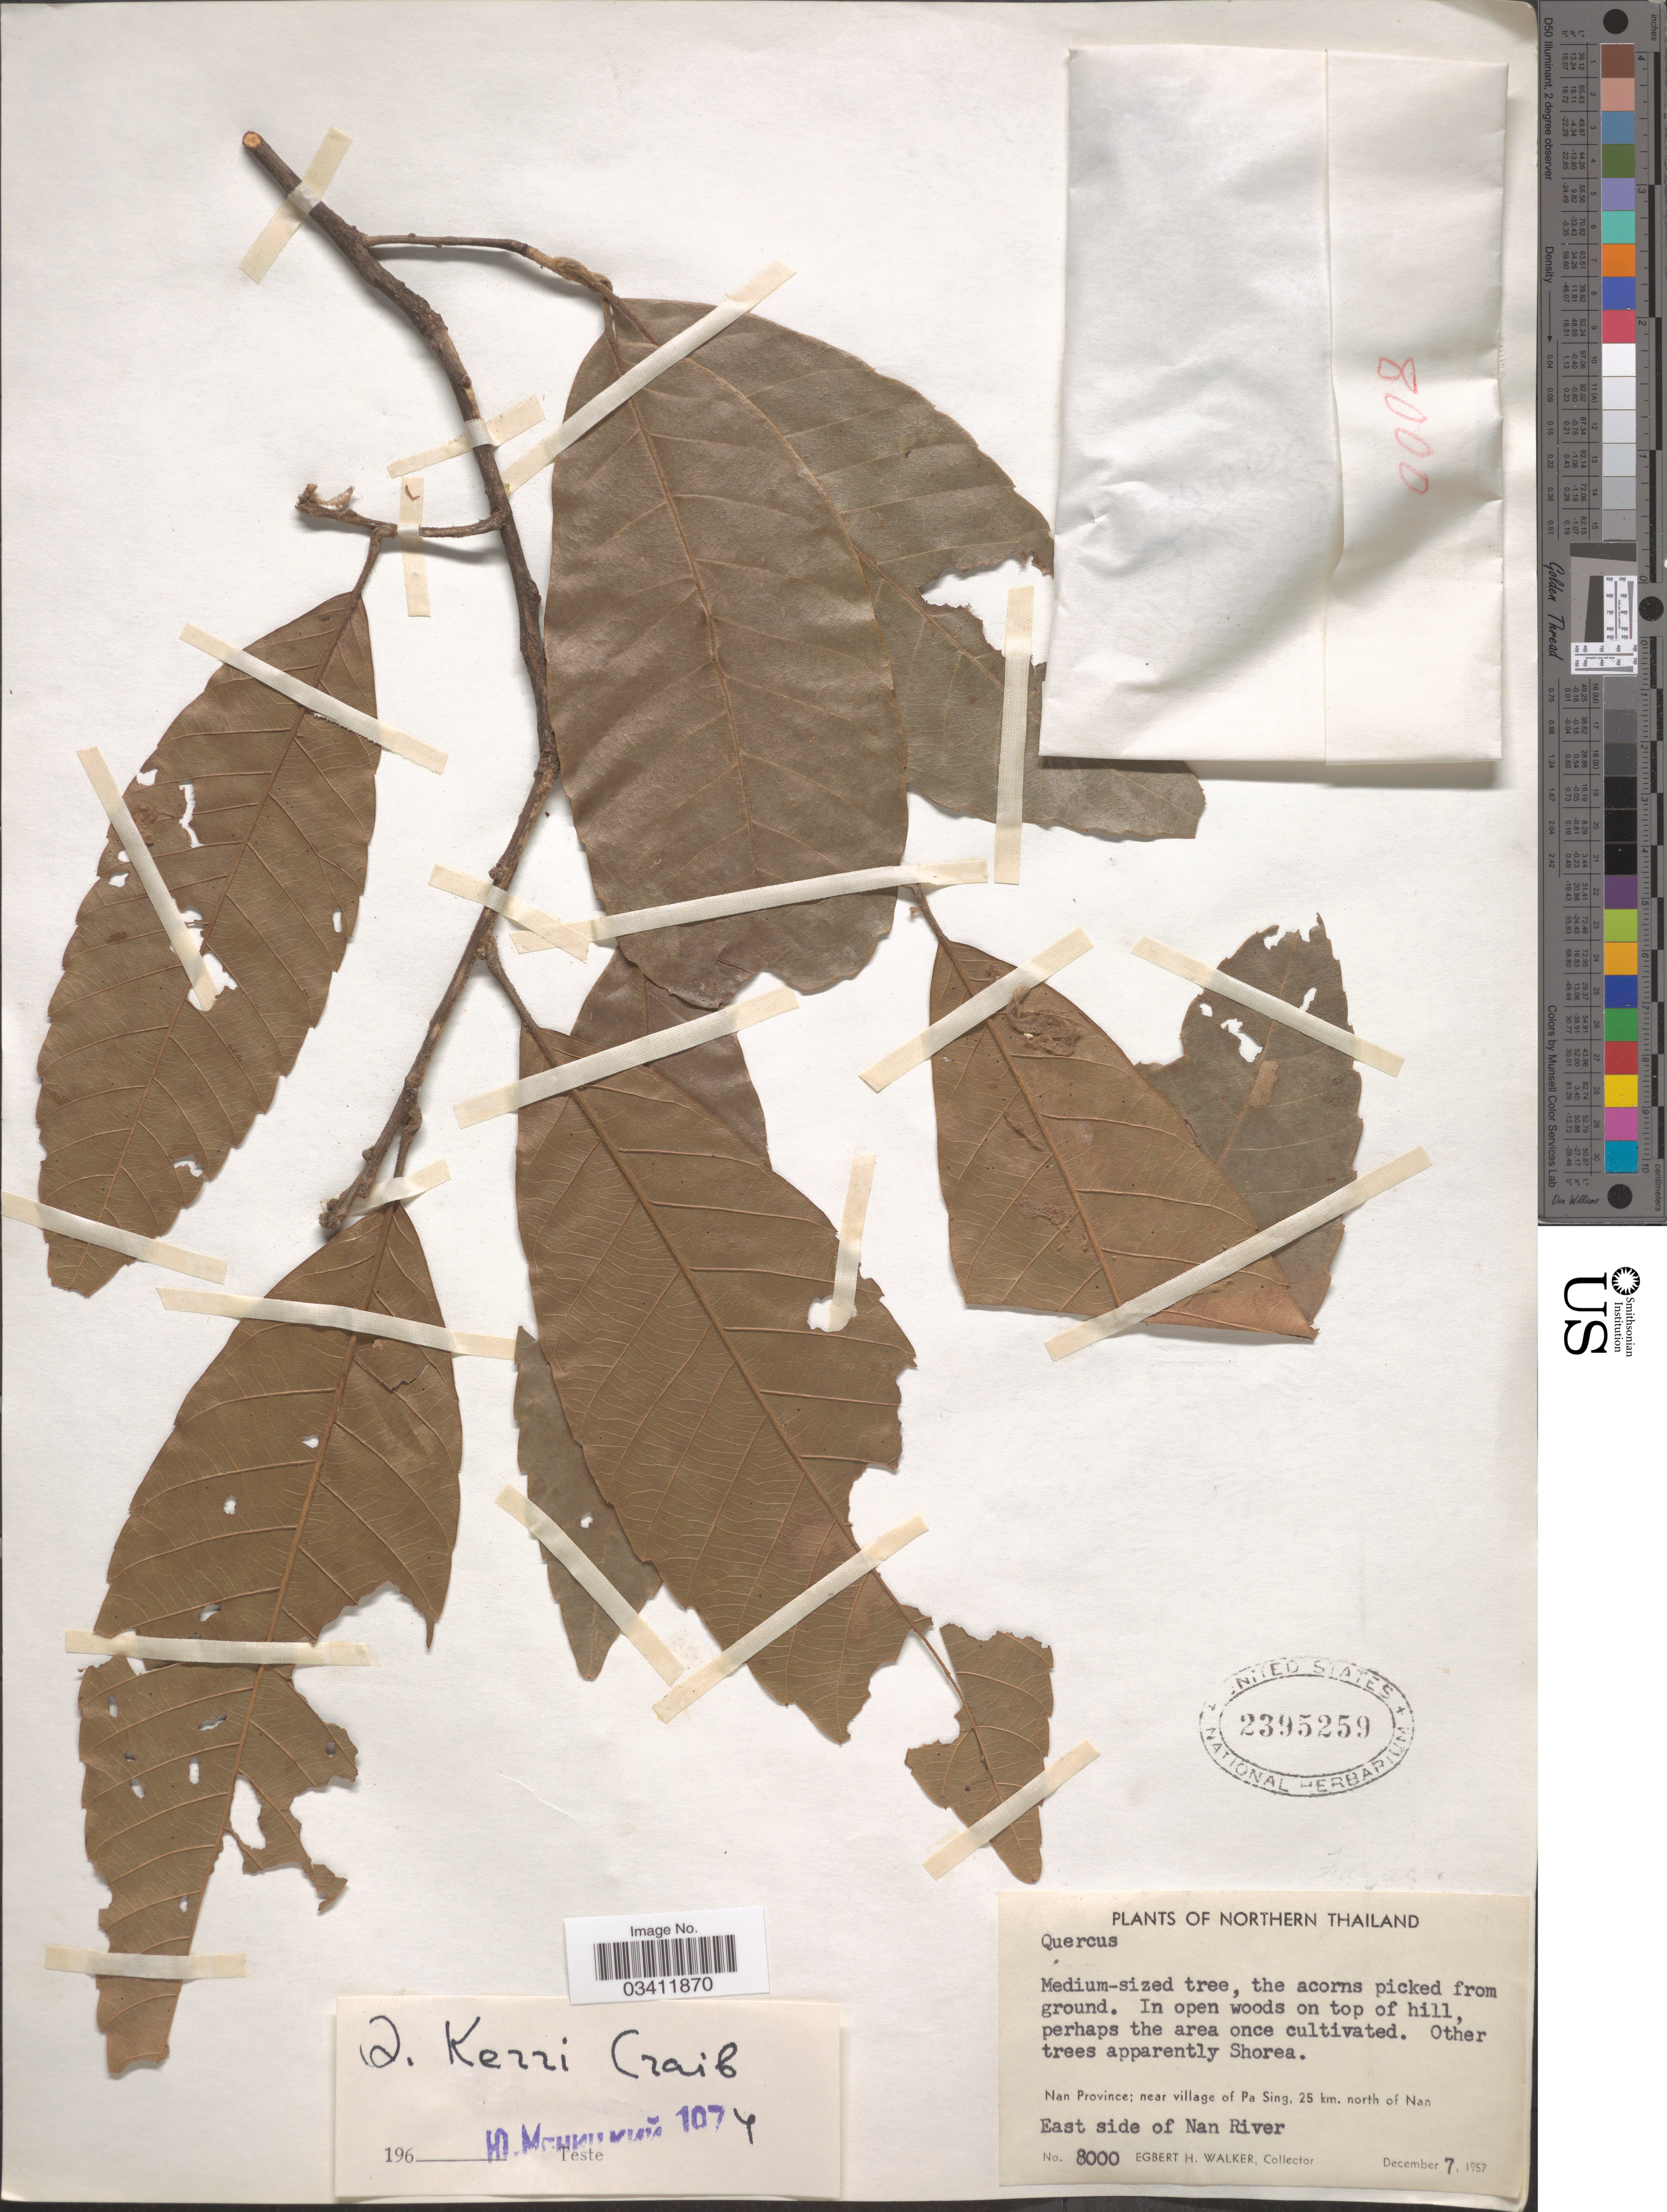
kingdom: Plantae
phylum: Tracheophyta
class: Magnoliopsida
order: Fagales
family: Fagaceae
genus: Quercus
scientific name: Quercus kerrii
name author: Craib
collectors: E. H. Walker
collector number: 8000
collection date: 1957-12-07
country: Thailand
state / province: Nan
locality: Near village of Pa Sing, 25 km. north of Nan. East side of Nan River.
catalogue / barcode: US 2395259